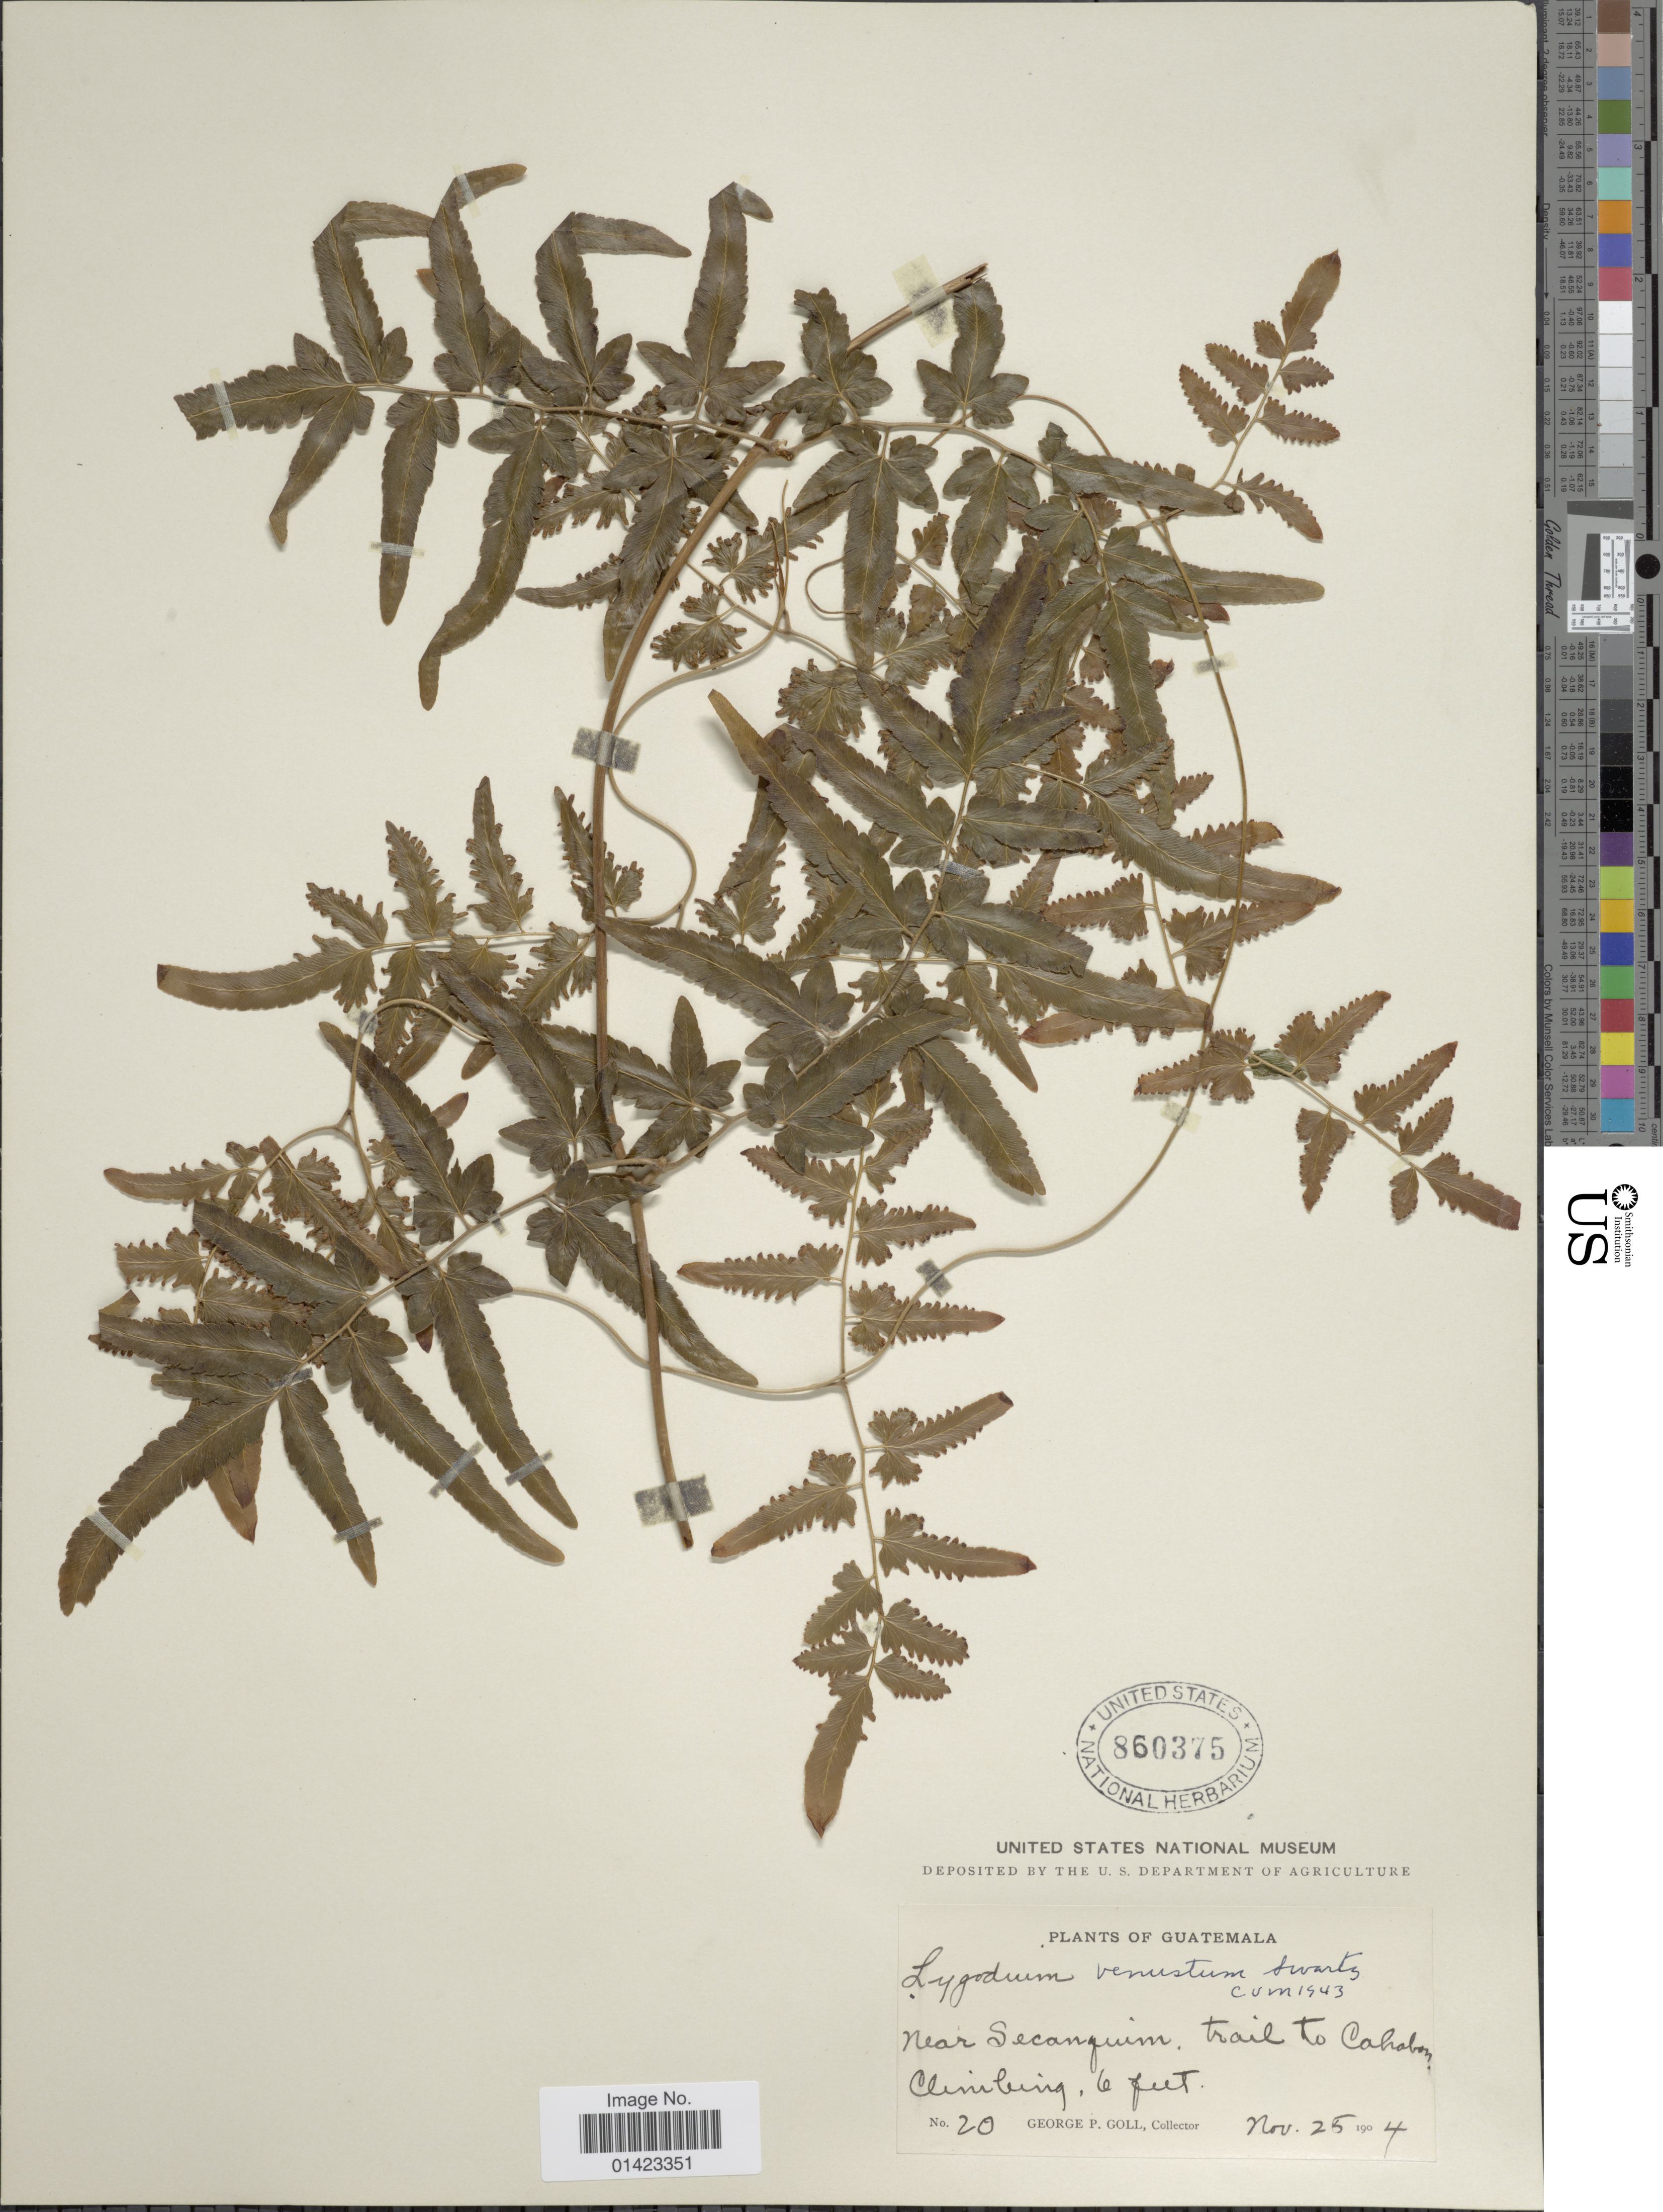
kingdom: Plantae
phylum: Tracheophyta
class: Polypodiopsida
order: Schizaeales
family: Lygodiaceae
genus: Lygodium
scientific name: Lygodium venustum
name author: Sw.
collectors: G. P. Goll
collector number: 20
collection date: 1904-11-25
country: Guatemala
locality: Near Secanquim, trail to Cahabon.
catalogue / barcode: US 860375